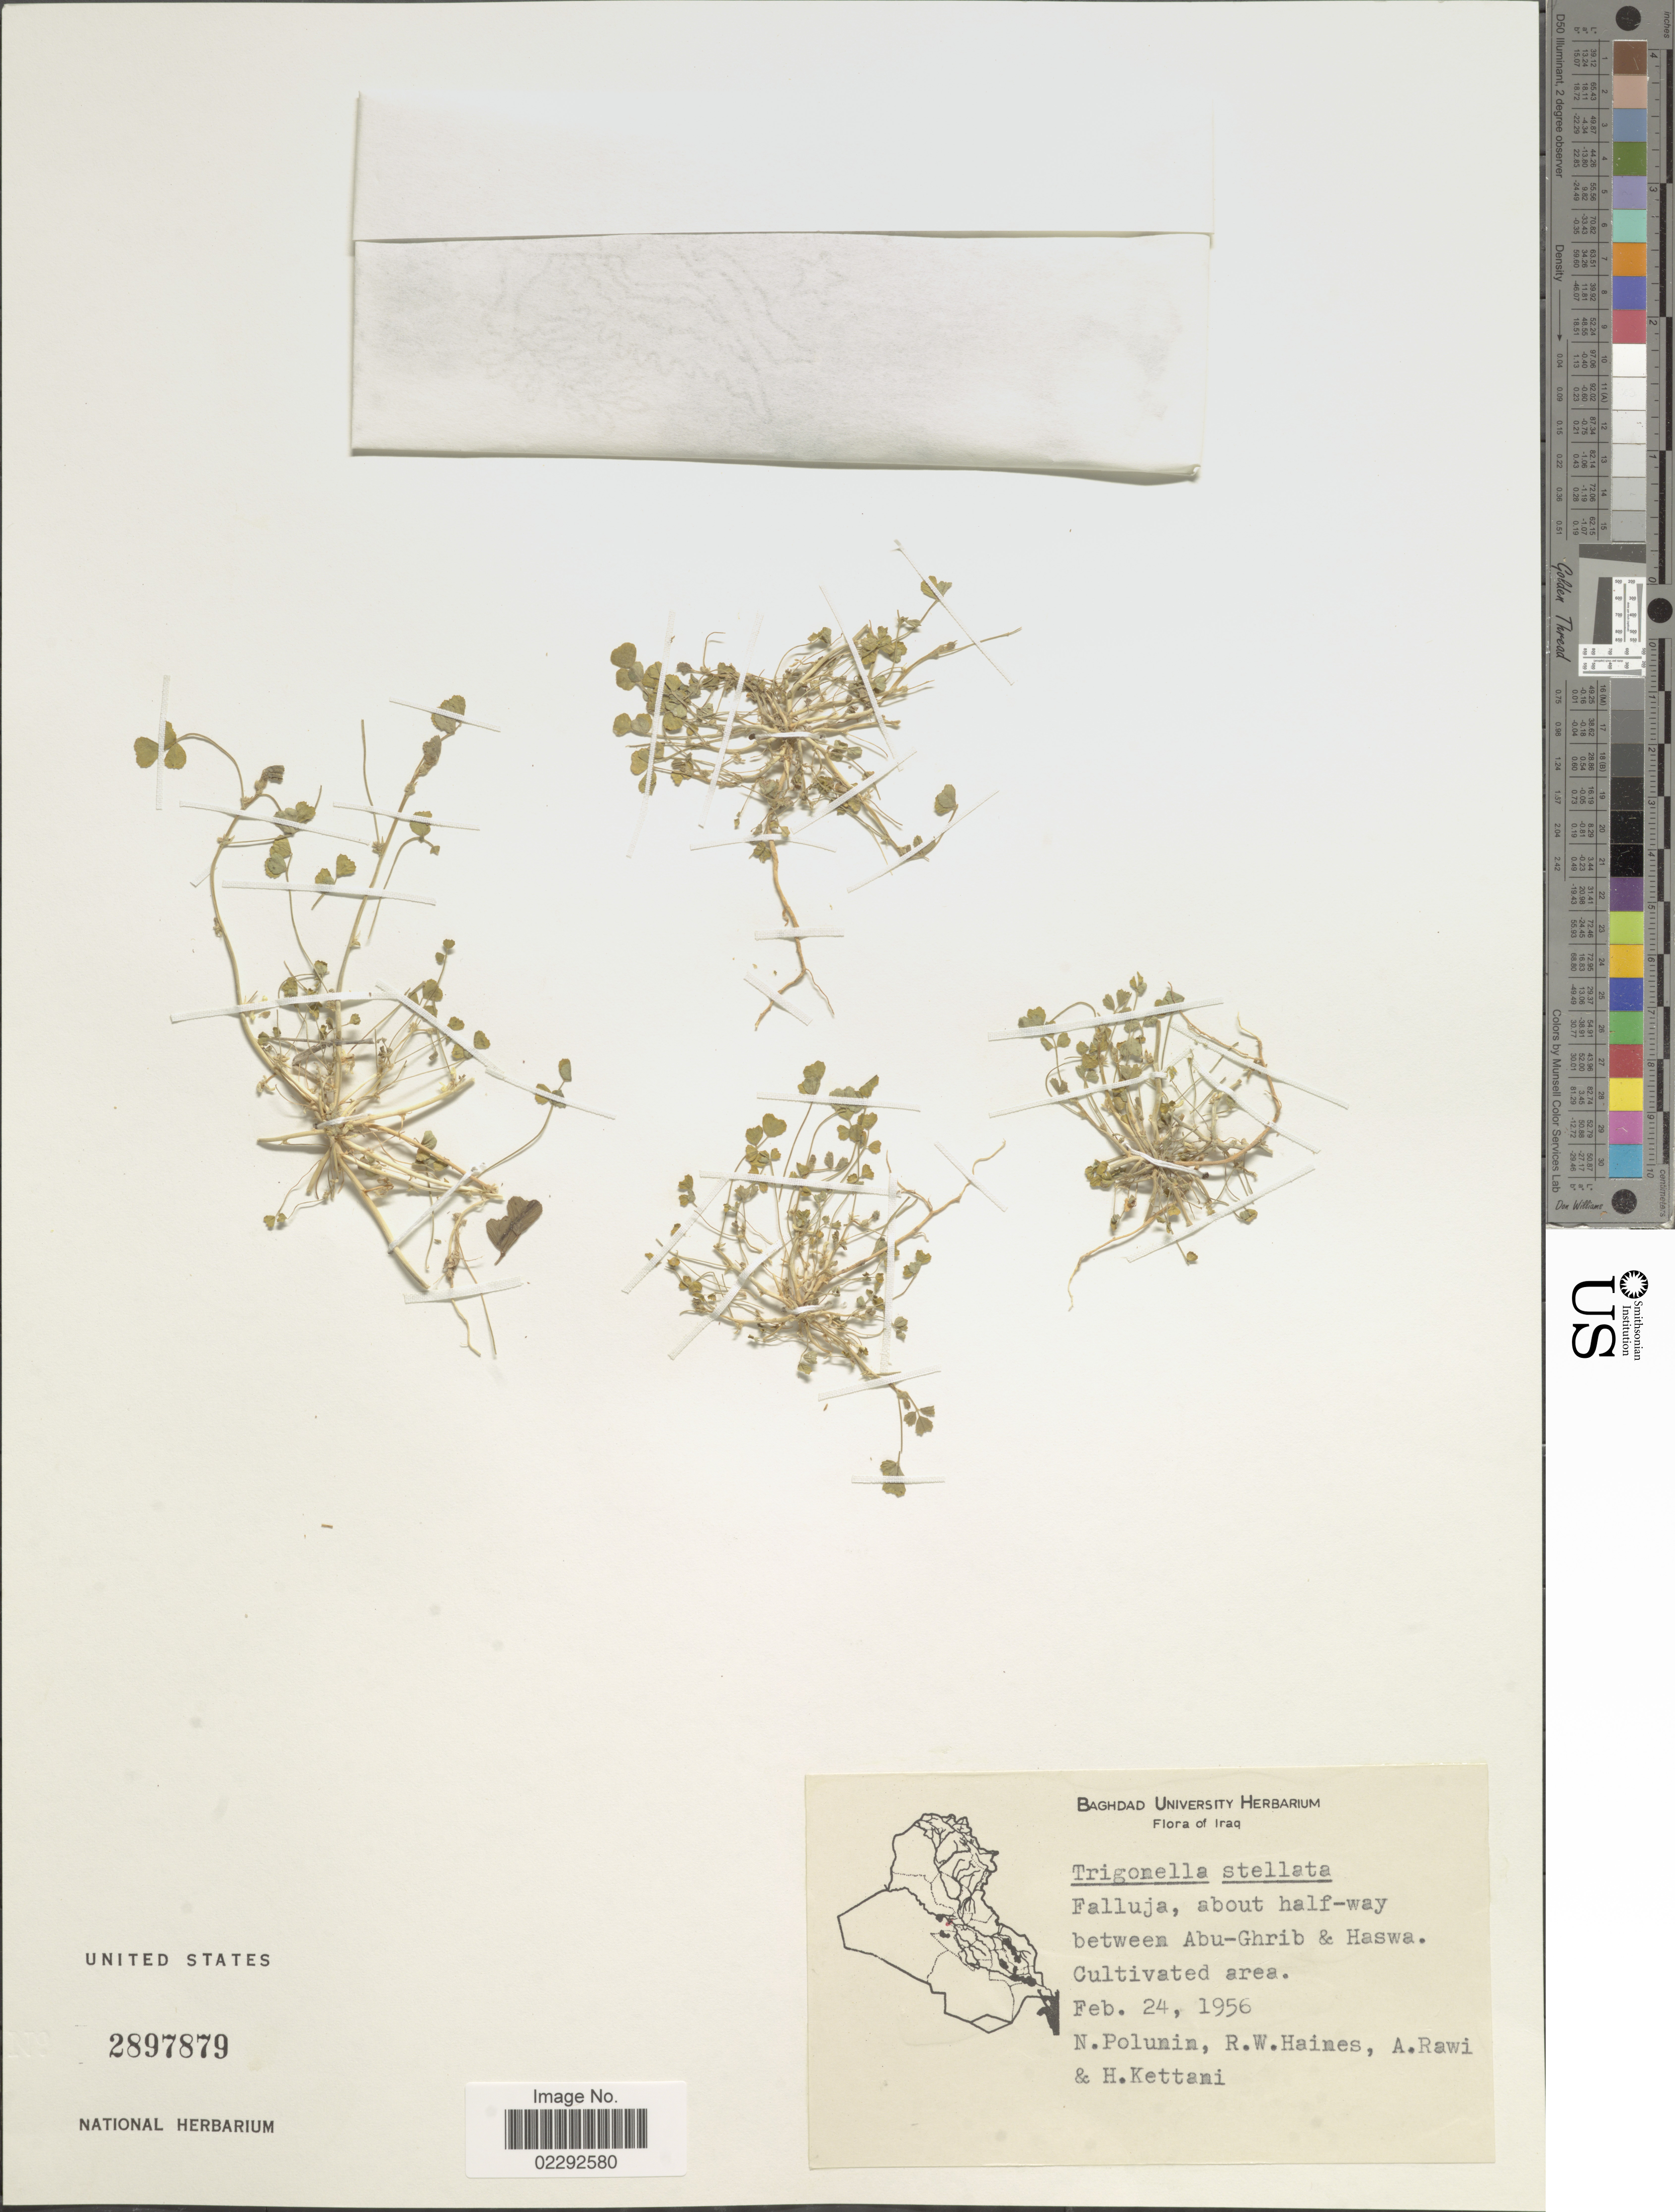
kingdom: Plantae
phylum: Tracheophyta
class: Magnoliopsida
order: Fabales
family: Fabaceae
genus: Trigonella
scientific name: Trigonella stellata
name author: Forssk.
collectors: N. V. Polunin, R. W. Haines, A. Rawi & H. Kettani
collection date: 1956-02-24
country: Iraq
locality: Falluja, about half-way between Abu-Ghrib & Haswa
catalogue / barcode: US 2897879